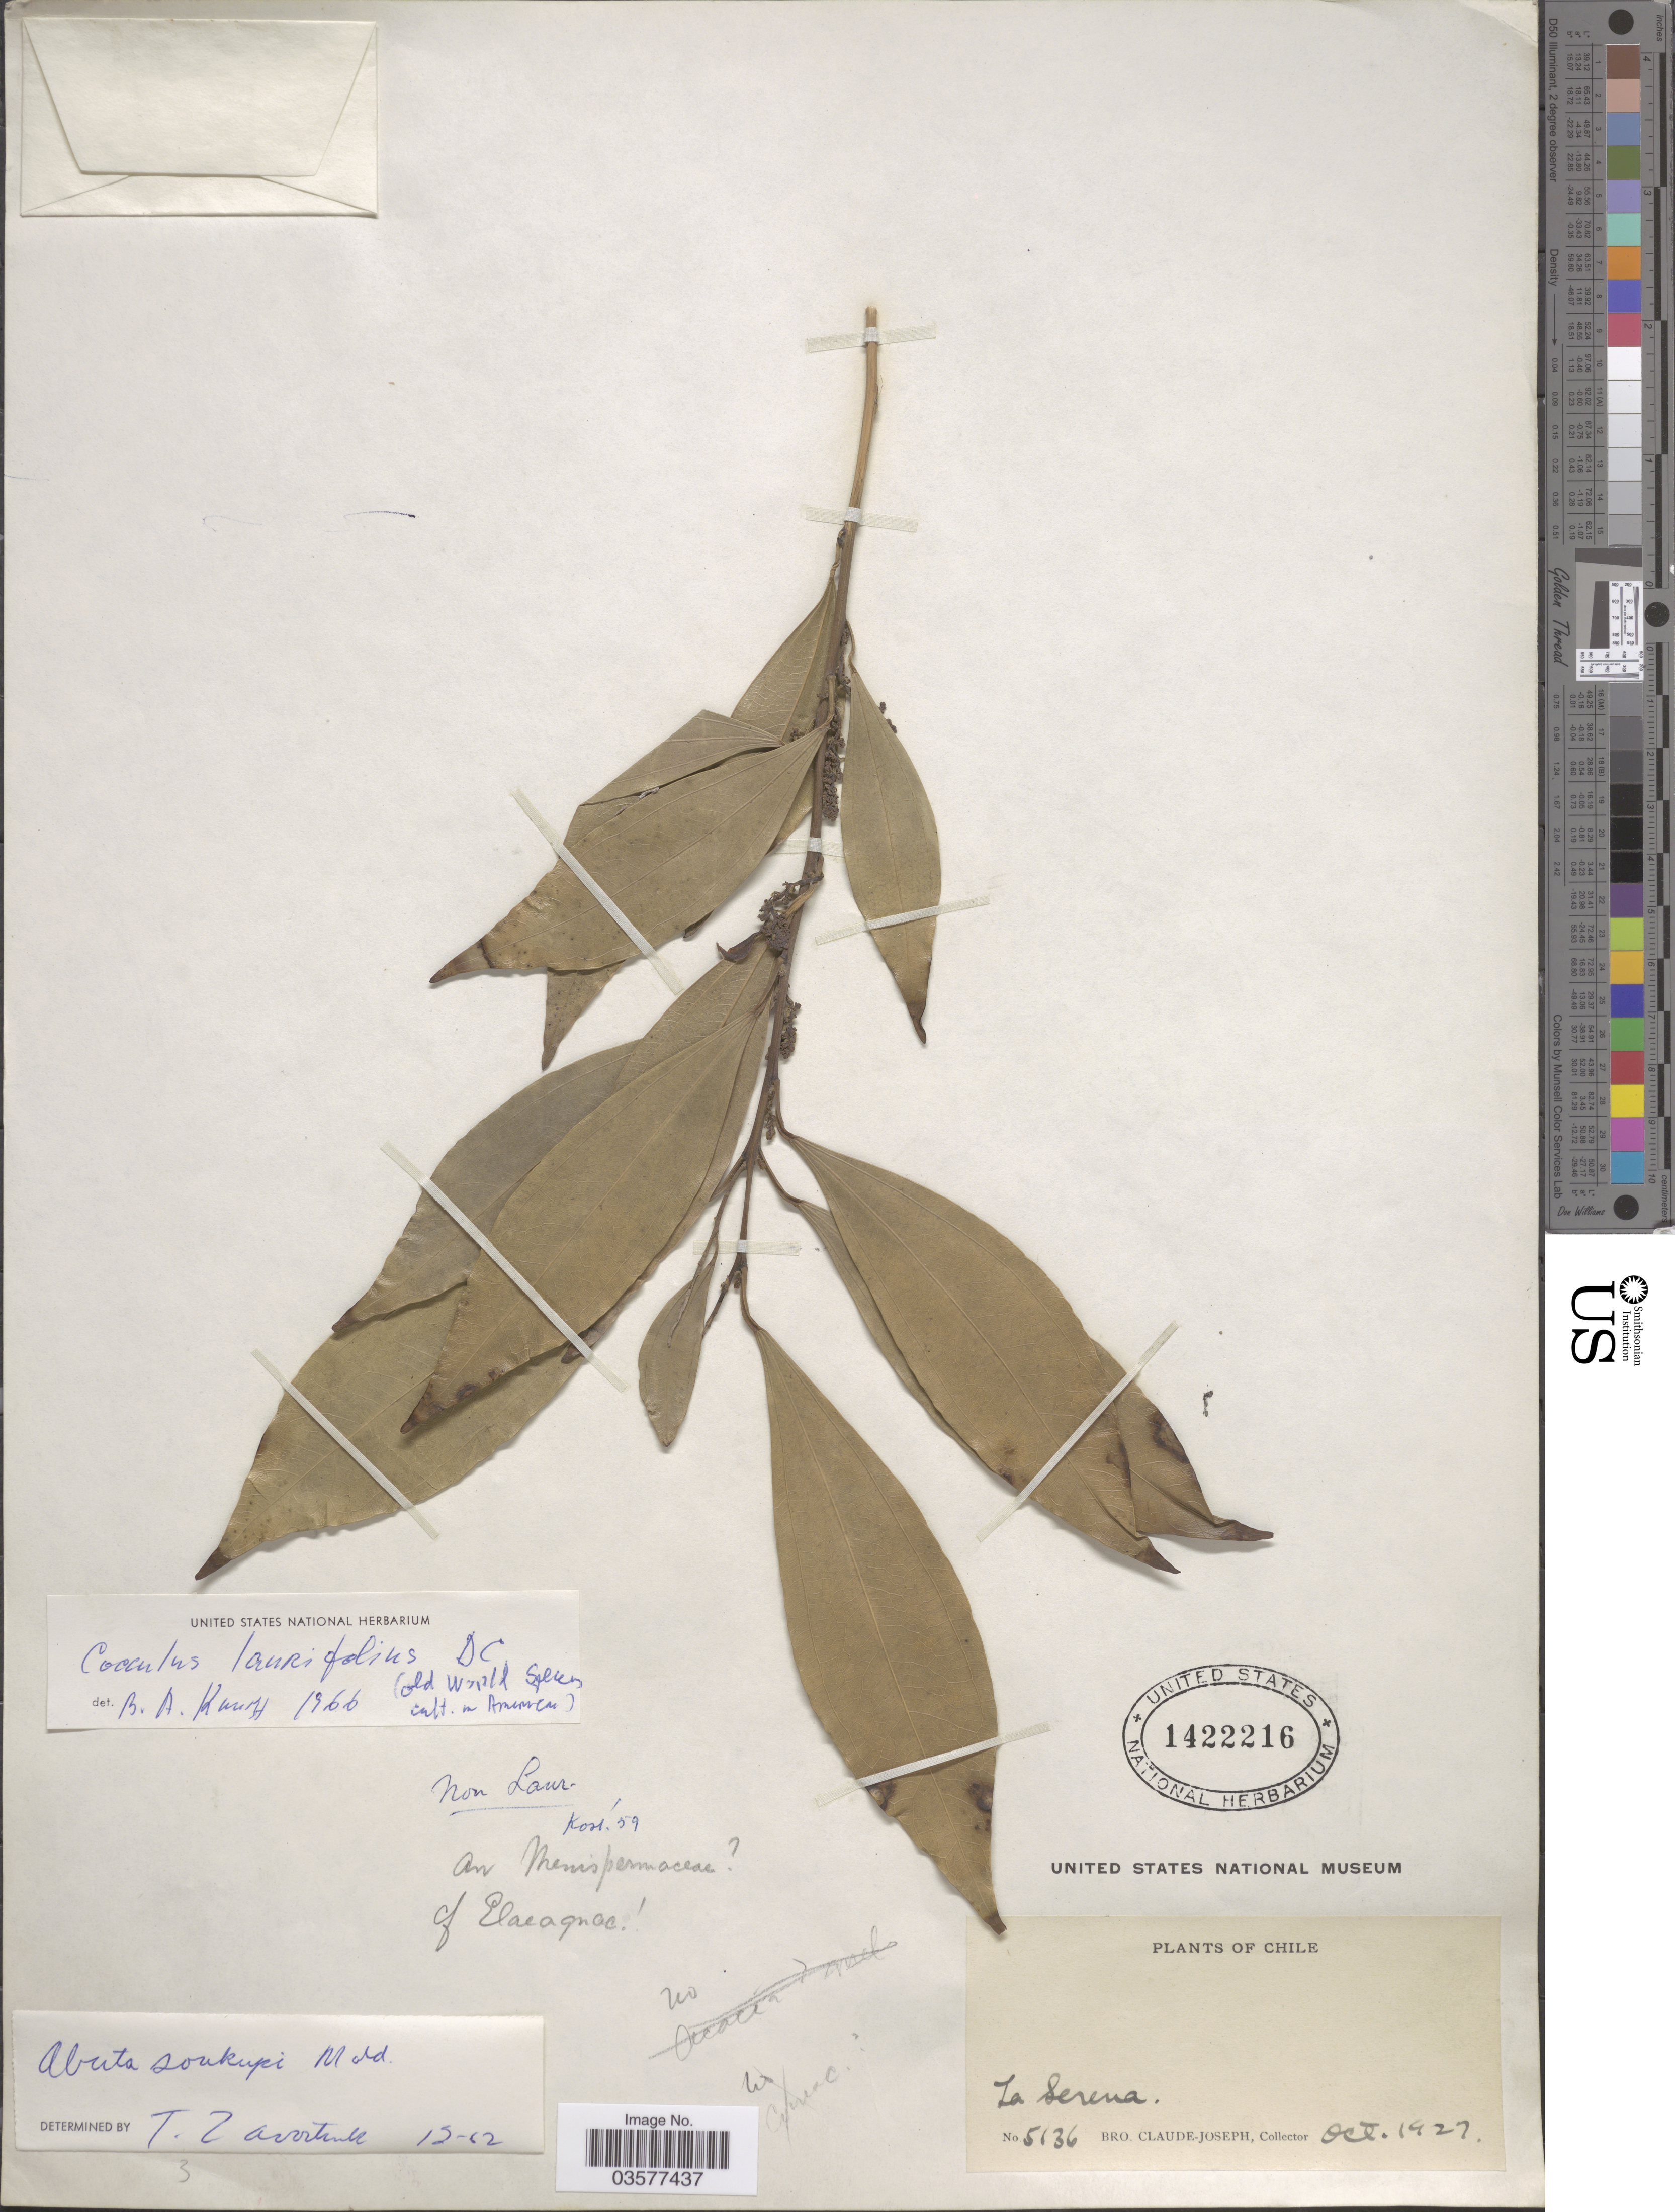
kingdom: Plantae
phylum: Tracheophyta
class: Magnoliopsida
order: Ranunculales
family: Menispermaceae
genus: Cocculus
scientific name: Cocculus laurifolius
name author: DC.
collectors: Bro. Claude-Joseph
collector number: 5136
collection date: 1927-10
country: Chile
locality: La Serena.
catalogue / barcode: US 1422216